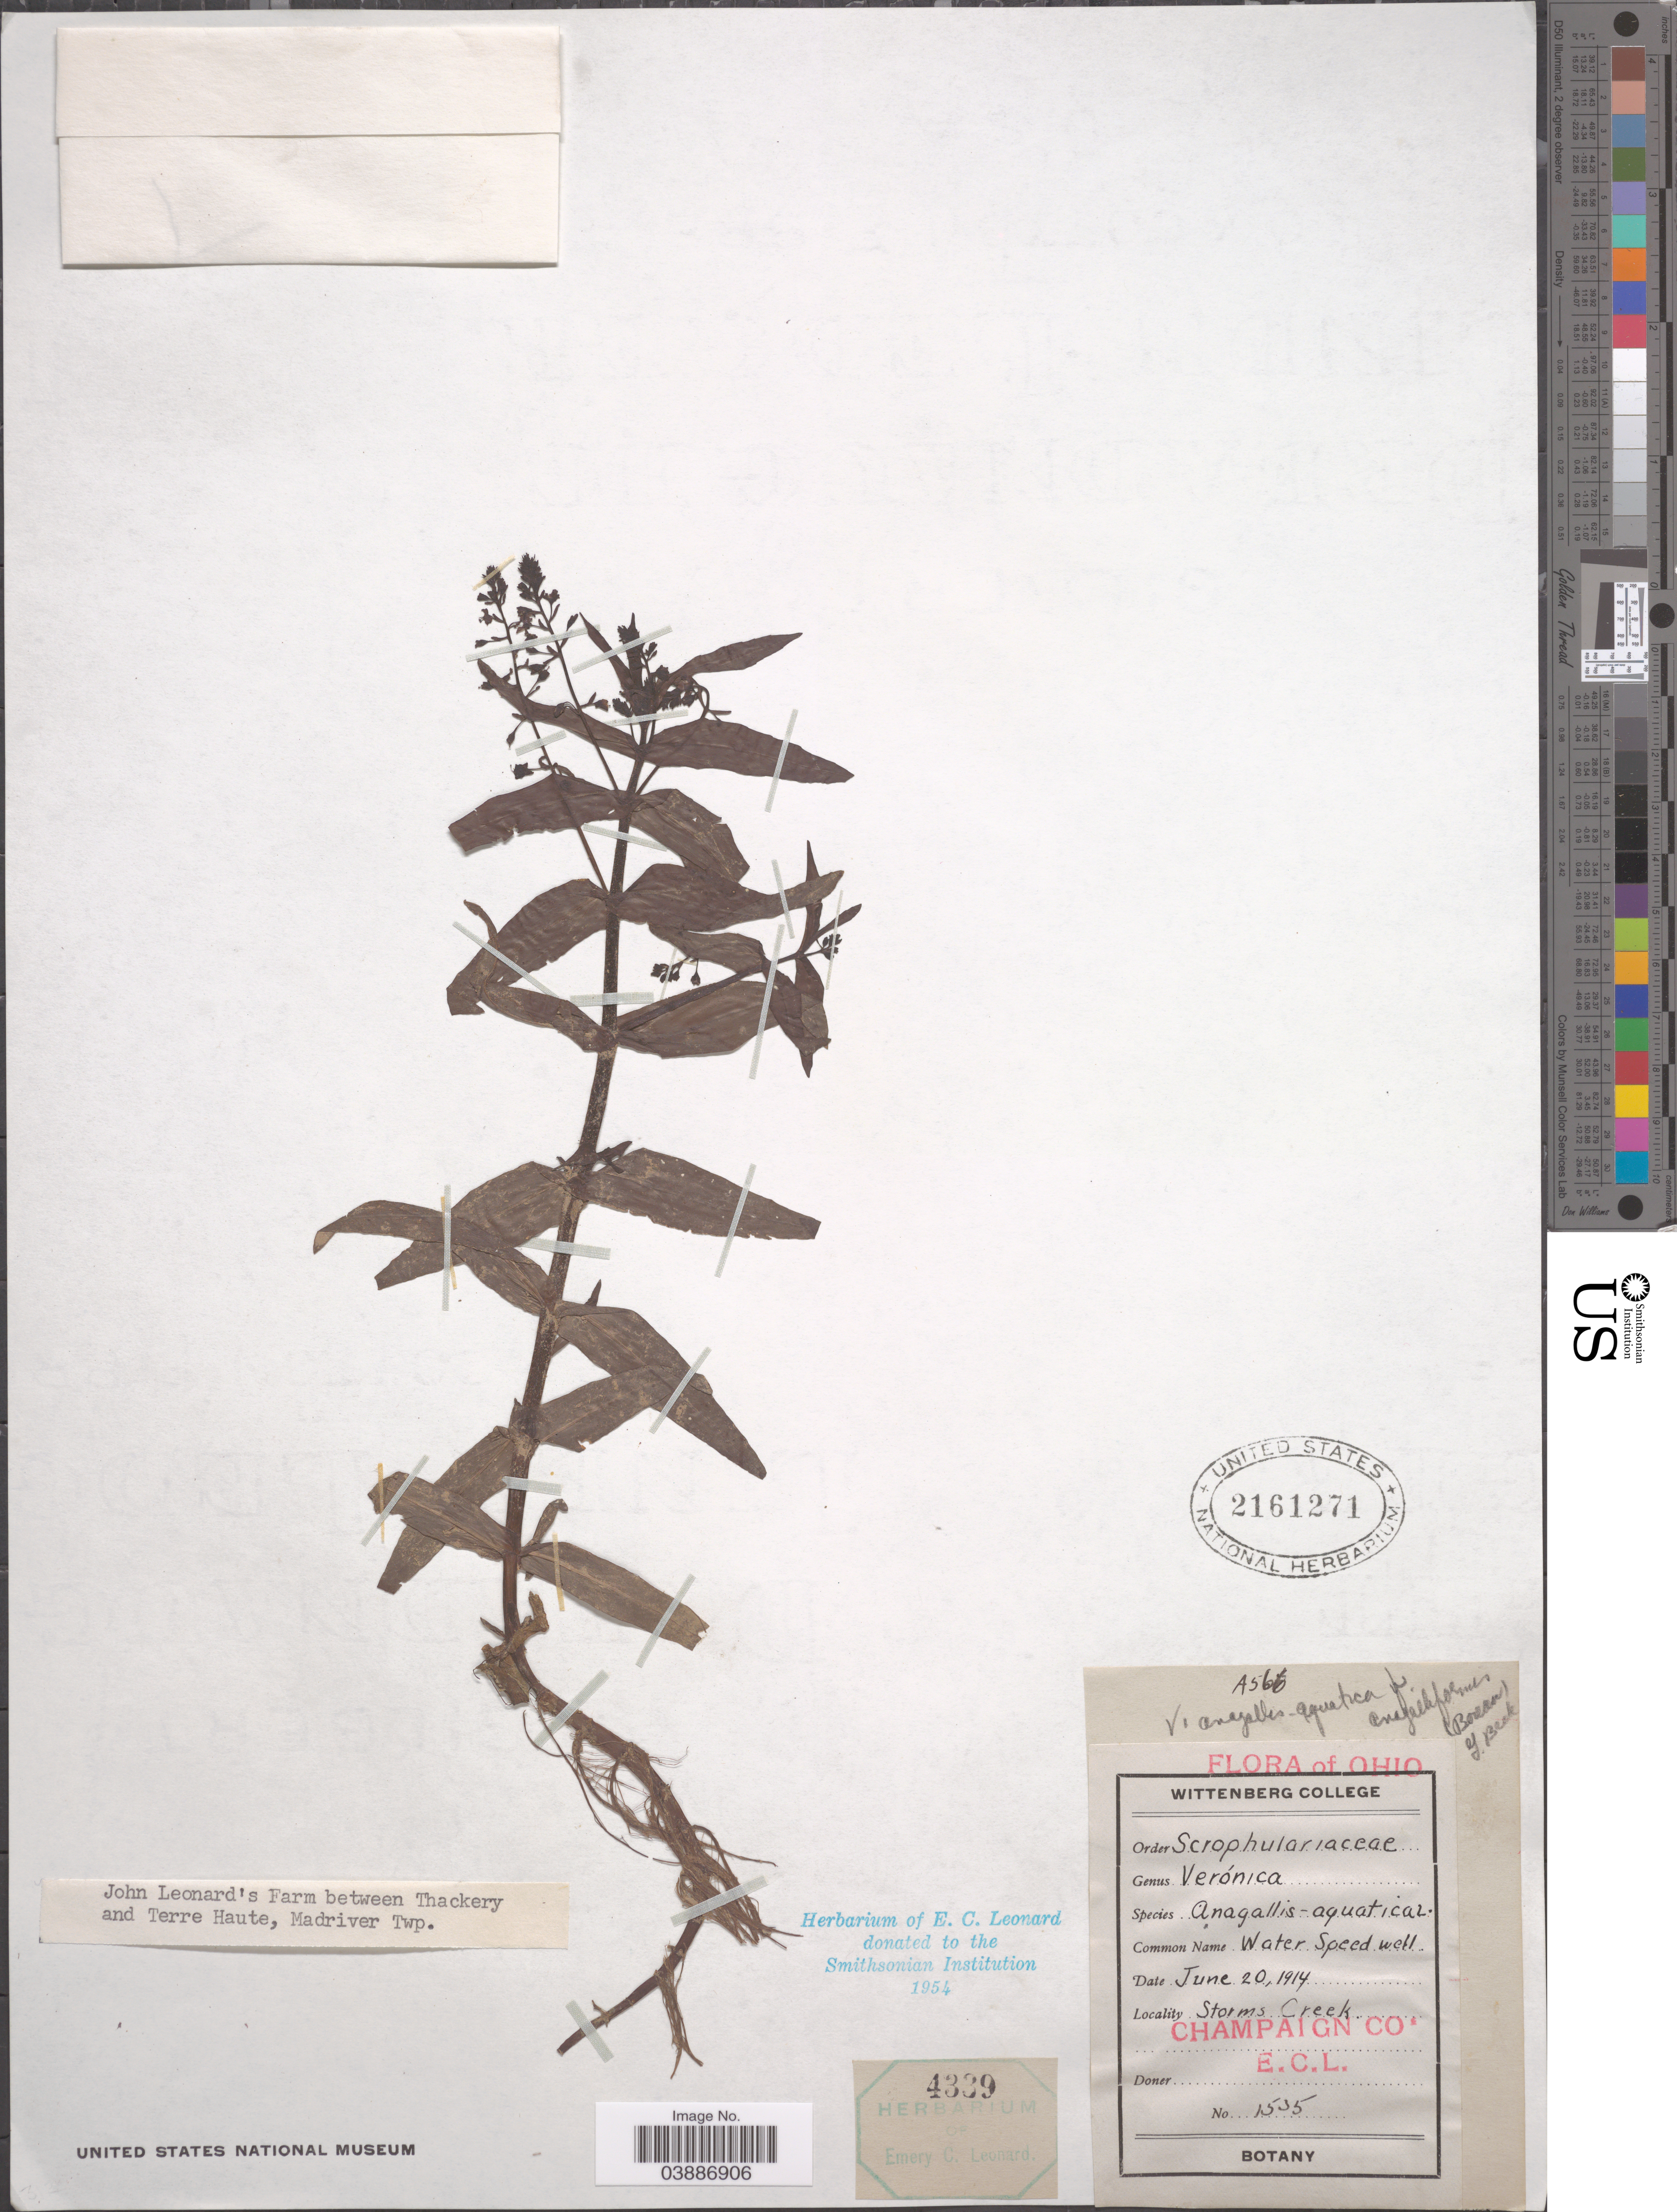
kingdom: Plantae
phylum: Tracheophyta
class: Magnoliopsida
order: Lamiales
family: Plantaginaceae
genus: Veronica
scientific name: Veronica anagallis-aquatica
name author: L.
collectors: E. C. Leonard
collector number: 1535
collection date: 1914-06-20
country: United States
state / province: Ohio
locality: Storms Creek, Champaign Co.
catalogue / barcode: US 2161271